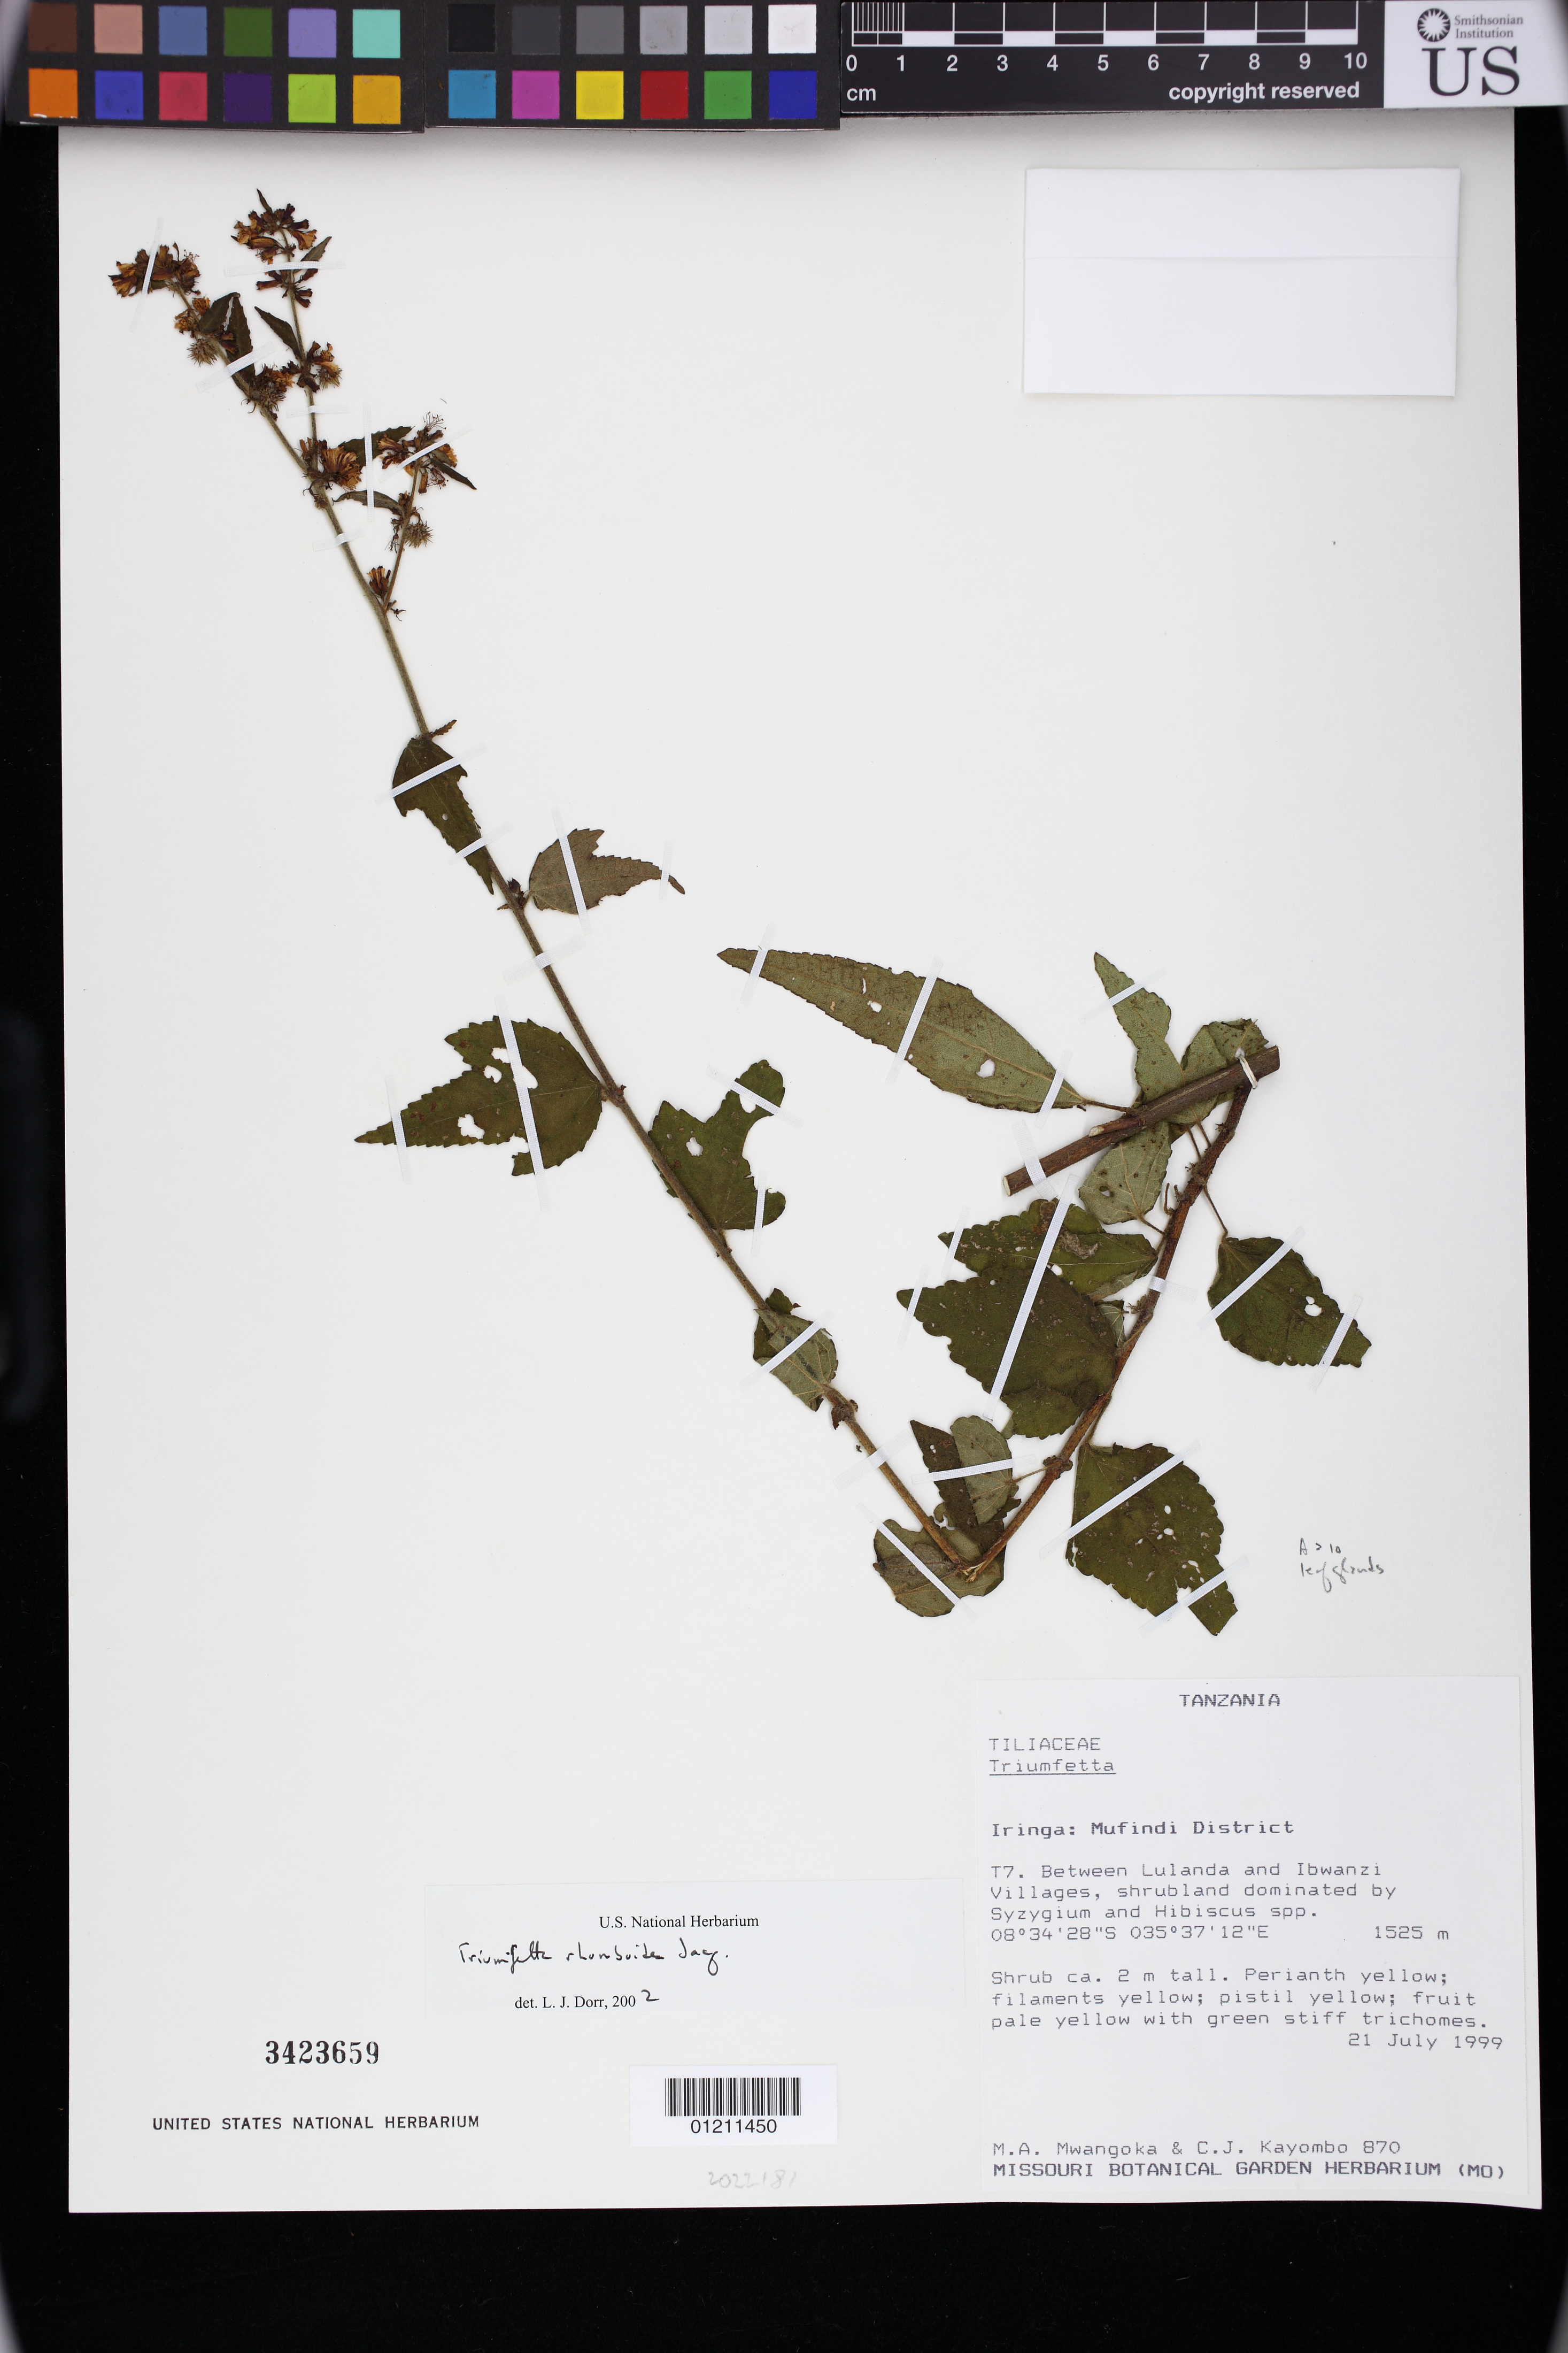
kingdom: Plantae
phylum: Tracheophyta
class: Magnoliopsida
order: Malvales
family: Malvaceae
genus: Triumfetta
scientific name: Triumfetta rhomboidea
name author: Jacq.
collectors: M. A. Mwangoka & C. J. Kayombo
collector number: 870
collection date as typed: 21 Jul 1999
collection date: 1999-07-21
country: Tanzania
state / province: Iringa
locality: Iringa: Mufindi District. T7. Between Lulanda and Ibwanzi Villages, shrubland dominated by Syzygium and Hibiscus spp.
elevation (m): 1525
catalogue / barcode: US 3423659